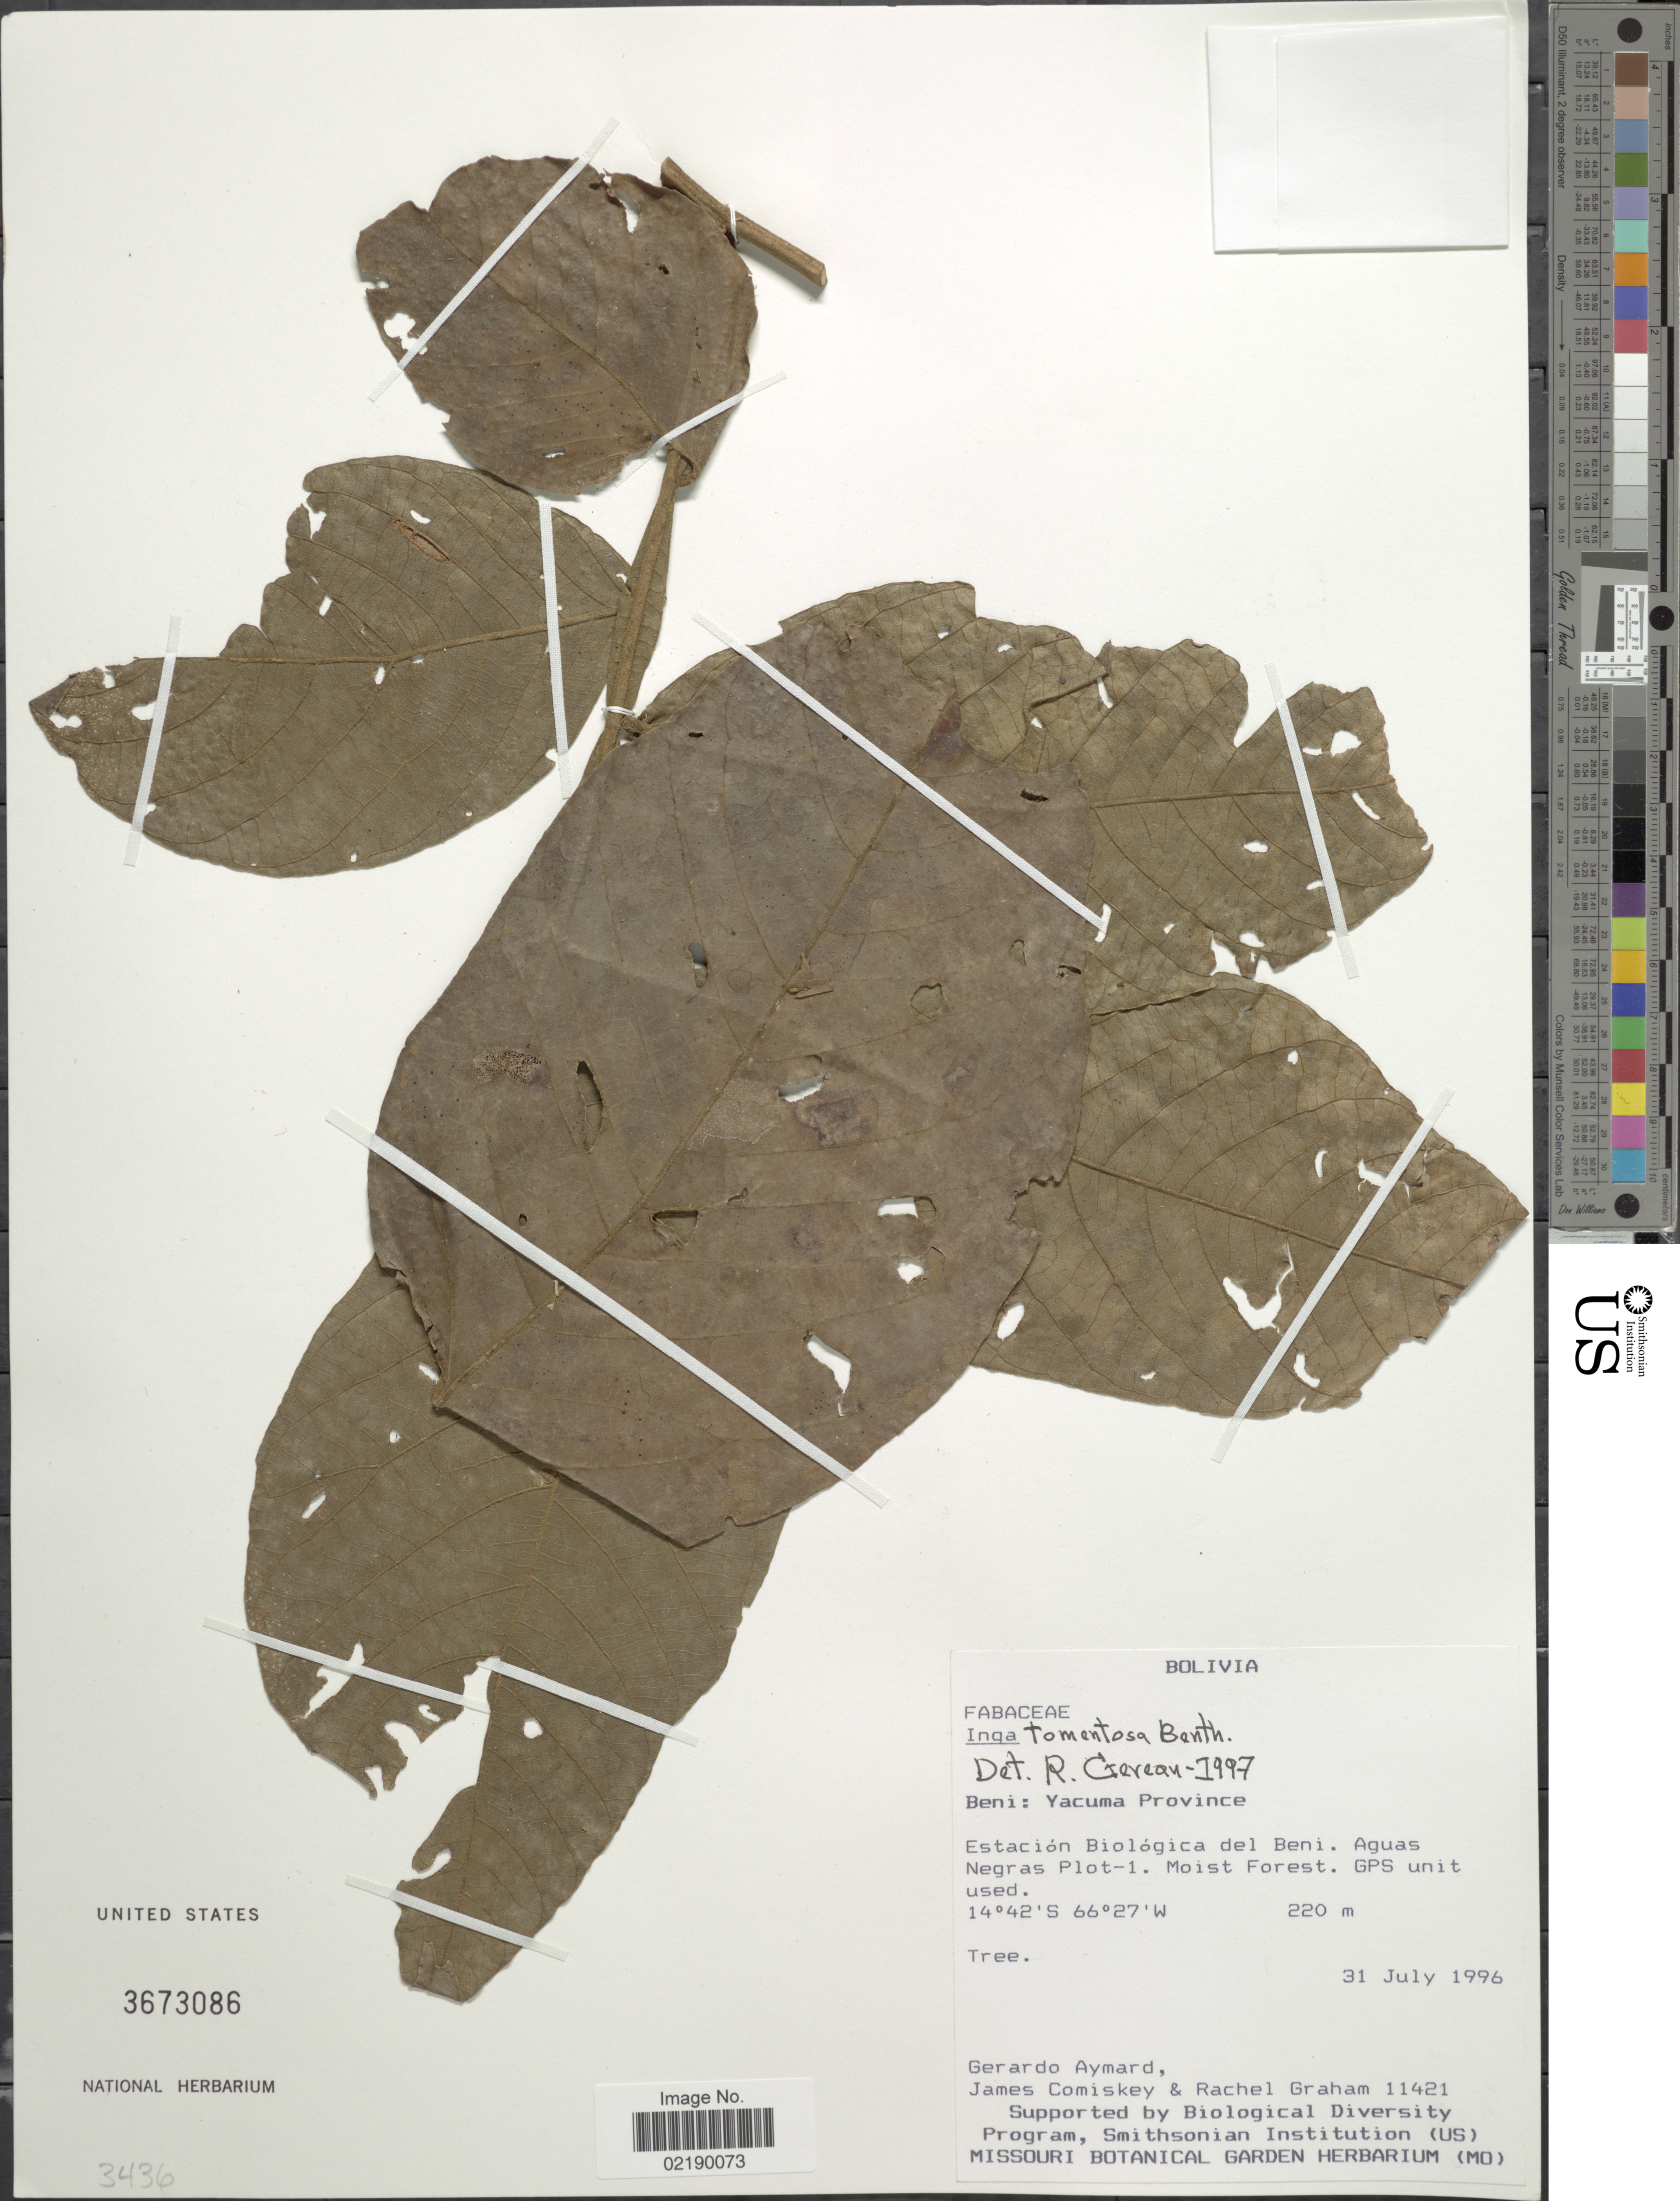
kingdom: Plantae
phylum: Tracheophyta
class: Magnoliopsida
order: Fabales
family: Fabaceae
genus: Inga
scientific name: Inga tomentosa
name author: Benth.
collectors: G. A. Aymard, J. A. Comiskey & R. Graham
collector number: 11421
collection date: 1996-07-31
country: Bolivia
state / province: Beni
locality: Yacuma Province, Estacion Biologica del Beni. Aguas Negras Plot - 1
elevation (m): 220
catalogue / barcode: US 3673086